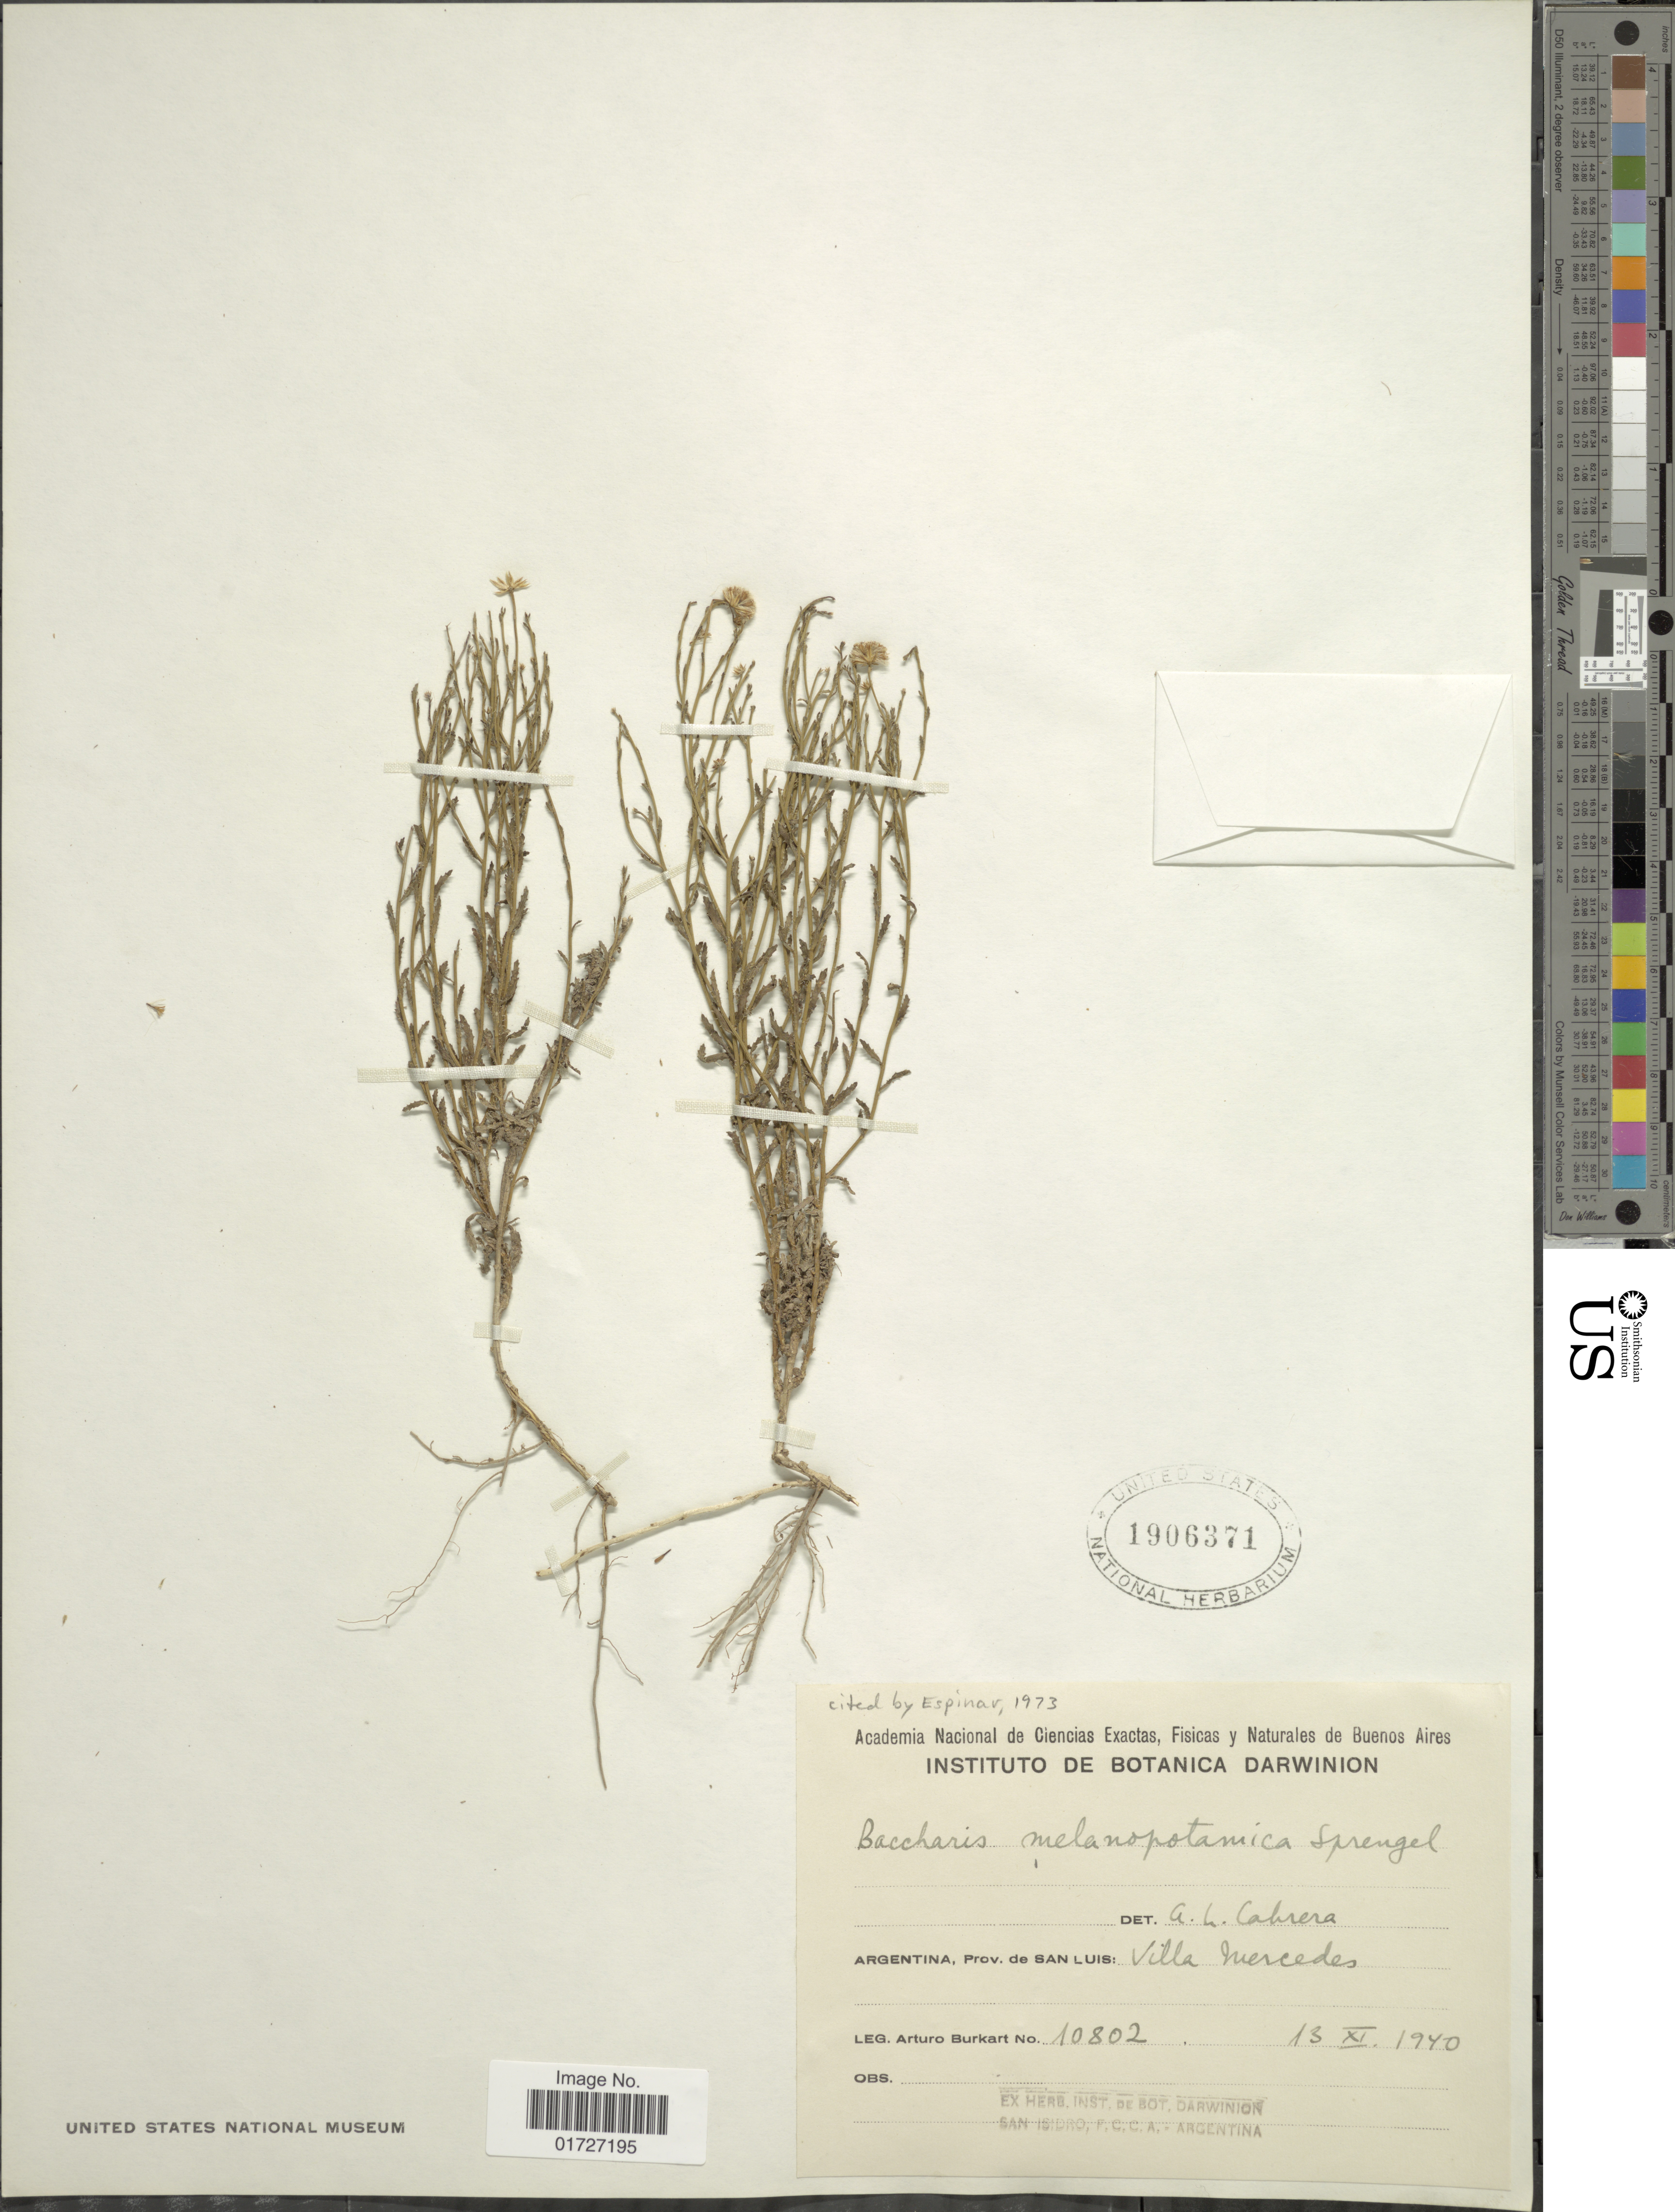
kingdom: Plantae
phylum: Tracheophyta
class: Magnoliopsida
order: Asterales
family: Asteraceae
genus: Baccharis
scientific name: Baccharis melanopotamica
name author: Speg.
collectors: A. E. Burkart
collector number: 10802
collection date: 1940-11-13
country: Argentina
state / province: San Luis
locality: Villa Mercedes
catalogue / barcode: US 1906371